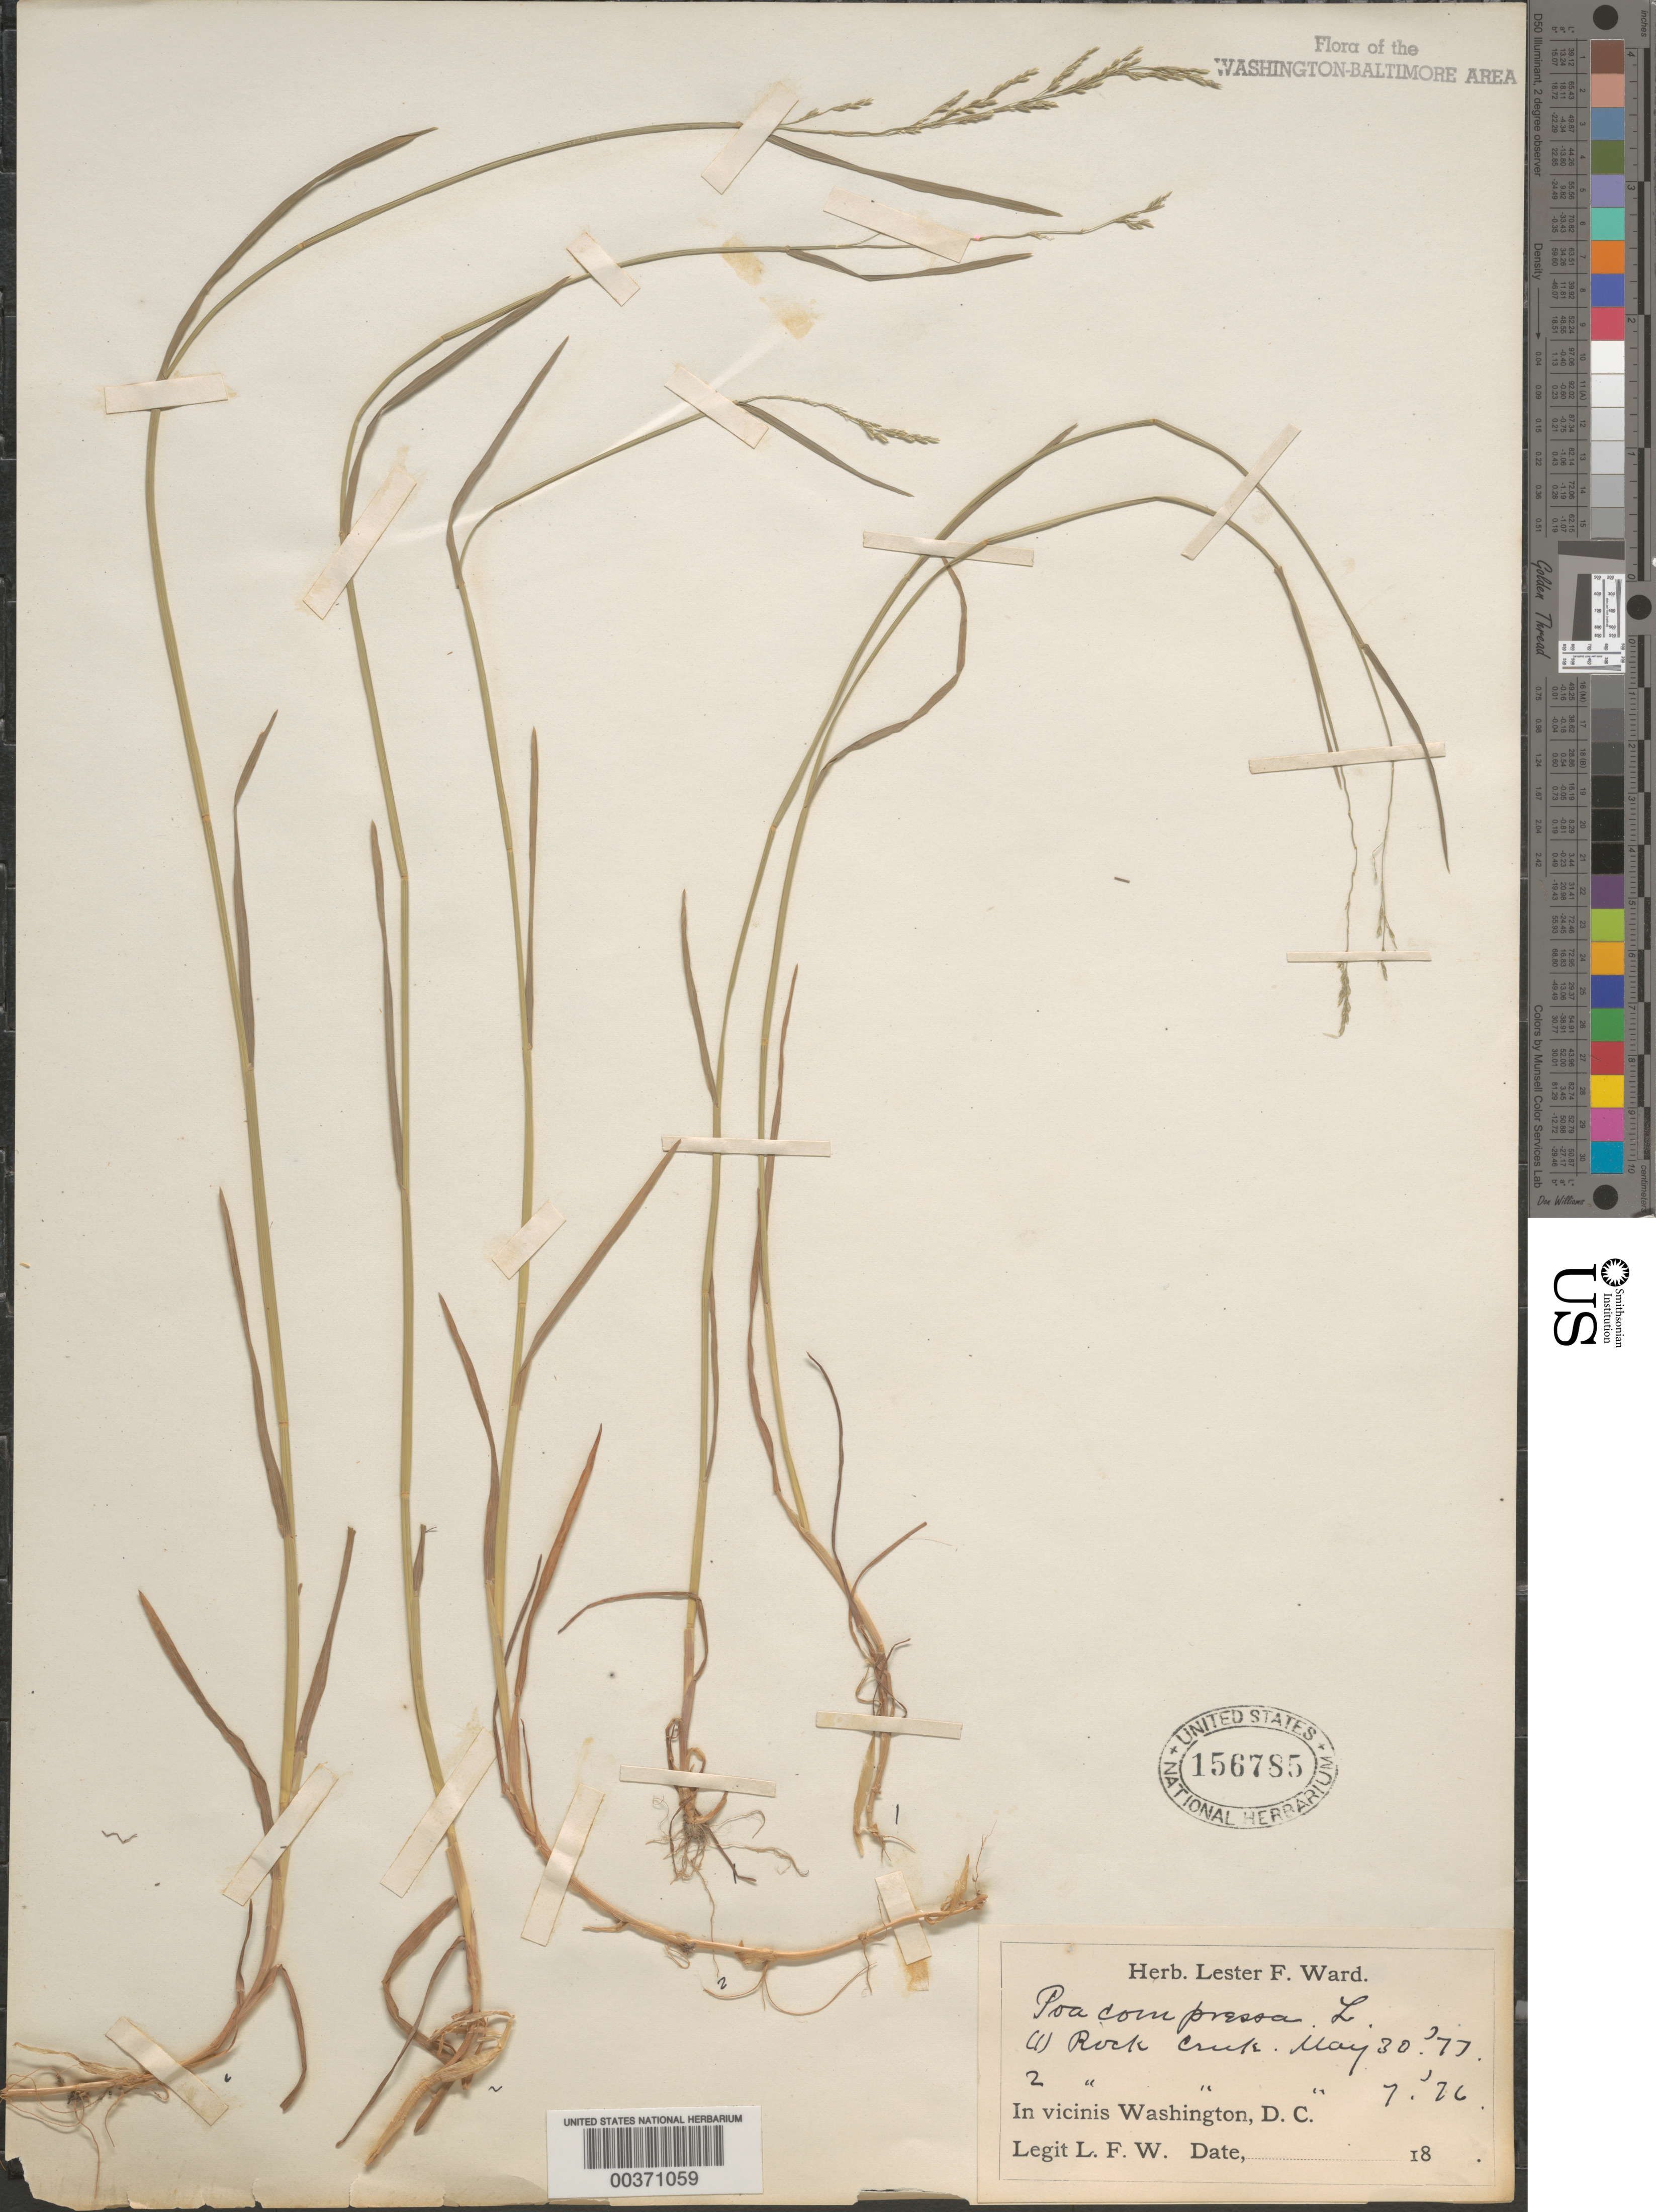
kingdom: Plantae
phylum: Tracheophyta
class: Liliopsida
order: Poales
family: Poaceae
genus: Poa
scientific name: Poa compressa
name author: L.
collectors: L. F. Ward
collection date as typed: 07 May 1876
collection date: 1876-05-07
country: United States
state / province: District of Columbia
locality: Rock Creek Rock Creek Park and Vicinity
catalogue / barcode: US 156785